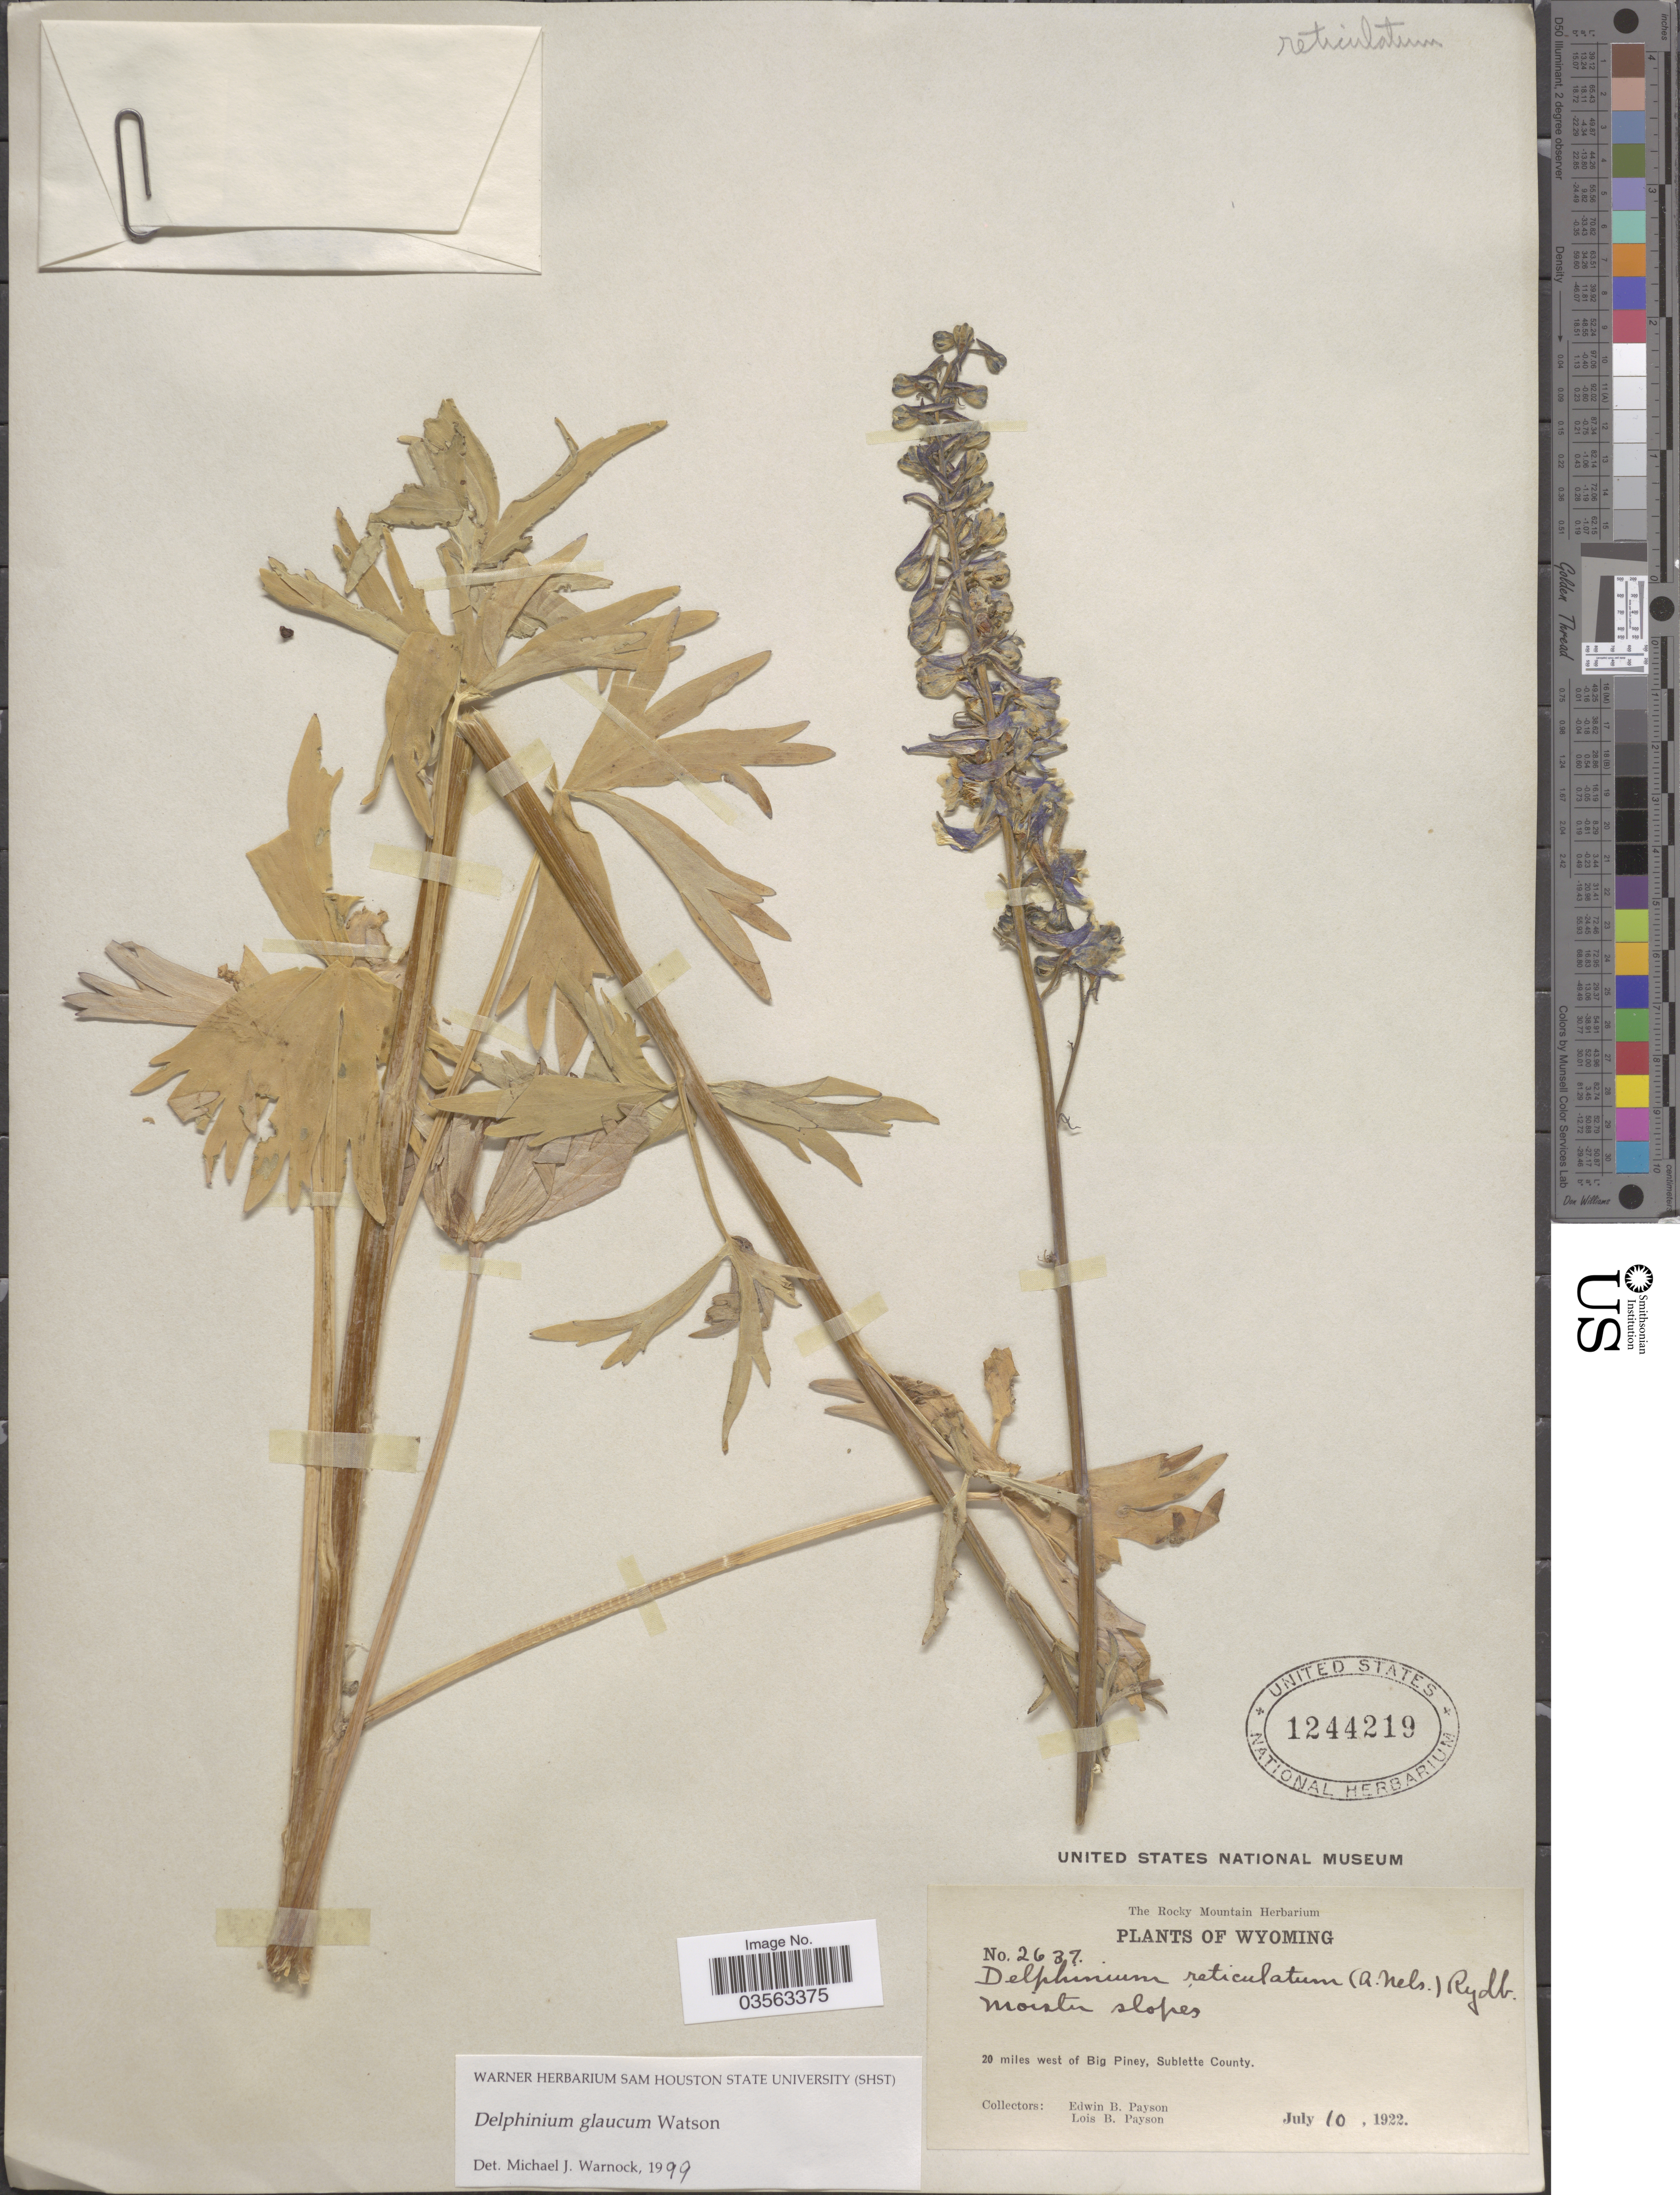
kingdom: Plantae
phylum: Tracheophyta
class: Magnoliopsida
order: Ranunculales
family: Ranunculaceae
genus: Delphinium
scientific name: Delphinium glaucum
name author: S. Watson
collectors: E. B. Payson & L. Payson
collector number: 2637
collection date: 1922-07-10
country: United States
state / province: Wyoming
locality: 20 miles west of Big Piney, Sublette County.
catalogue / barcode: US 1244219